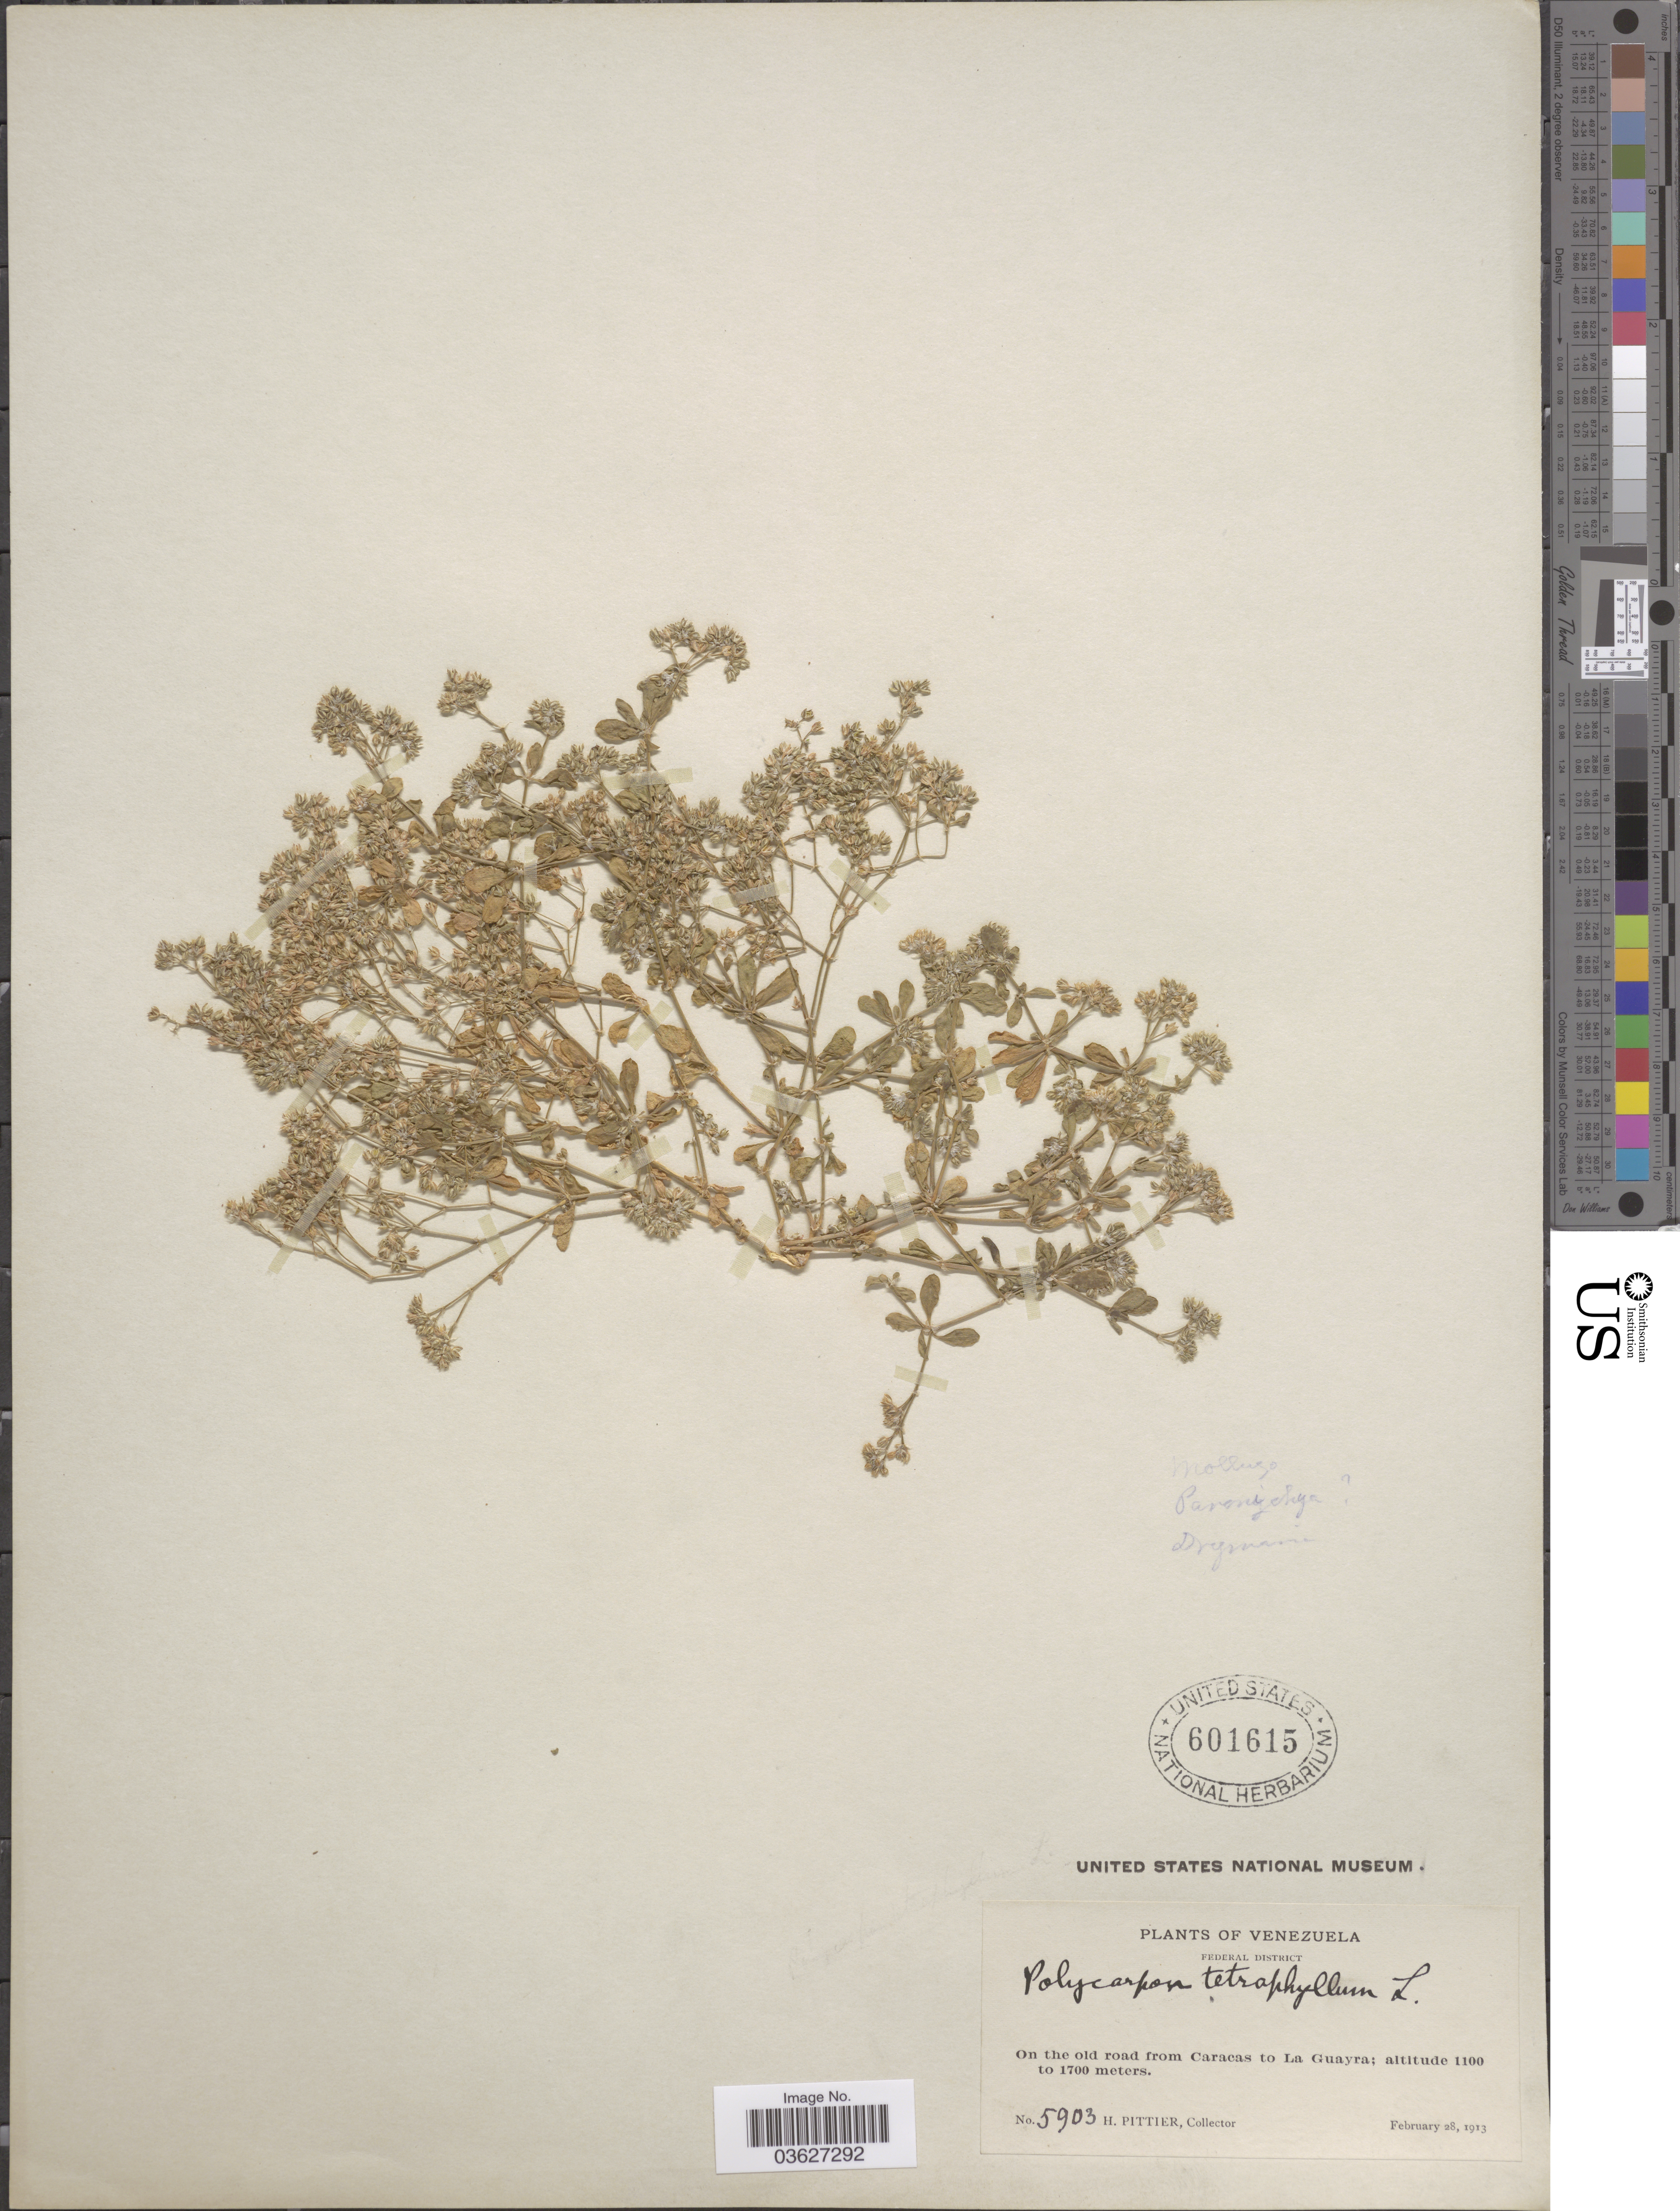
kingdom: Plantae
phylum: Tracheophyta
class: Magnoliopsida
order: Caryophyllales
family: Caryophyllaceae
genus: Polycarpon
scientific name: Polycarpon tetraphyllum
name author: (L.) L.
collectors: H. F. Pittier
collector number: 5903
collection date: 1913-02-28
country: Venezuela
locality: Federal District. On the old road from Caracas to La Guayra.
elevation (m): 1100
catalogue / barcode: US 601615